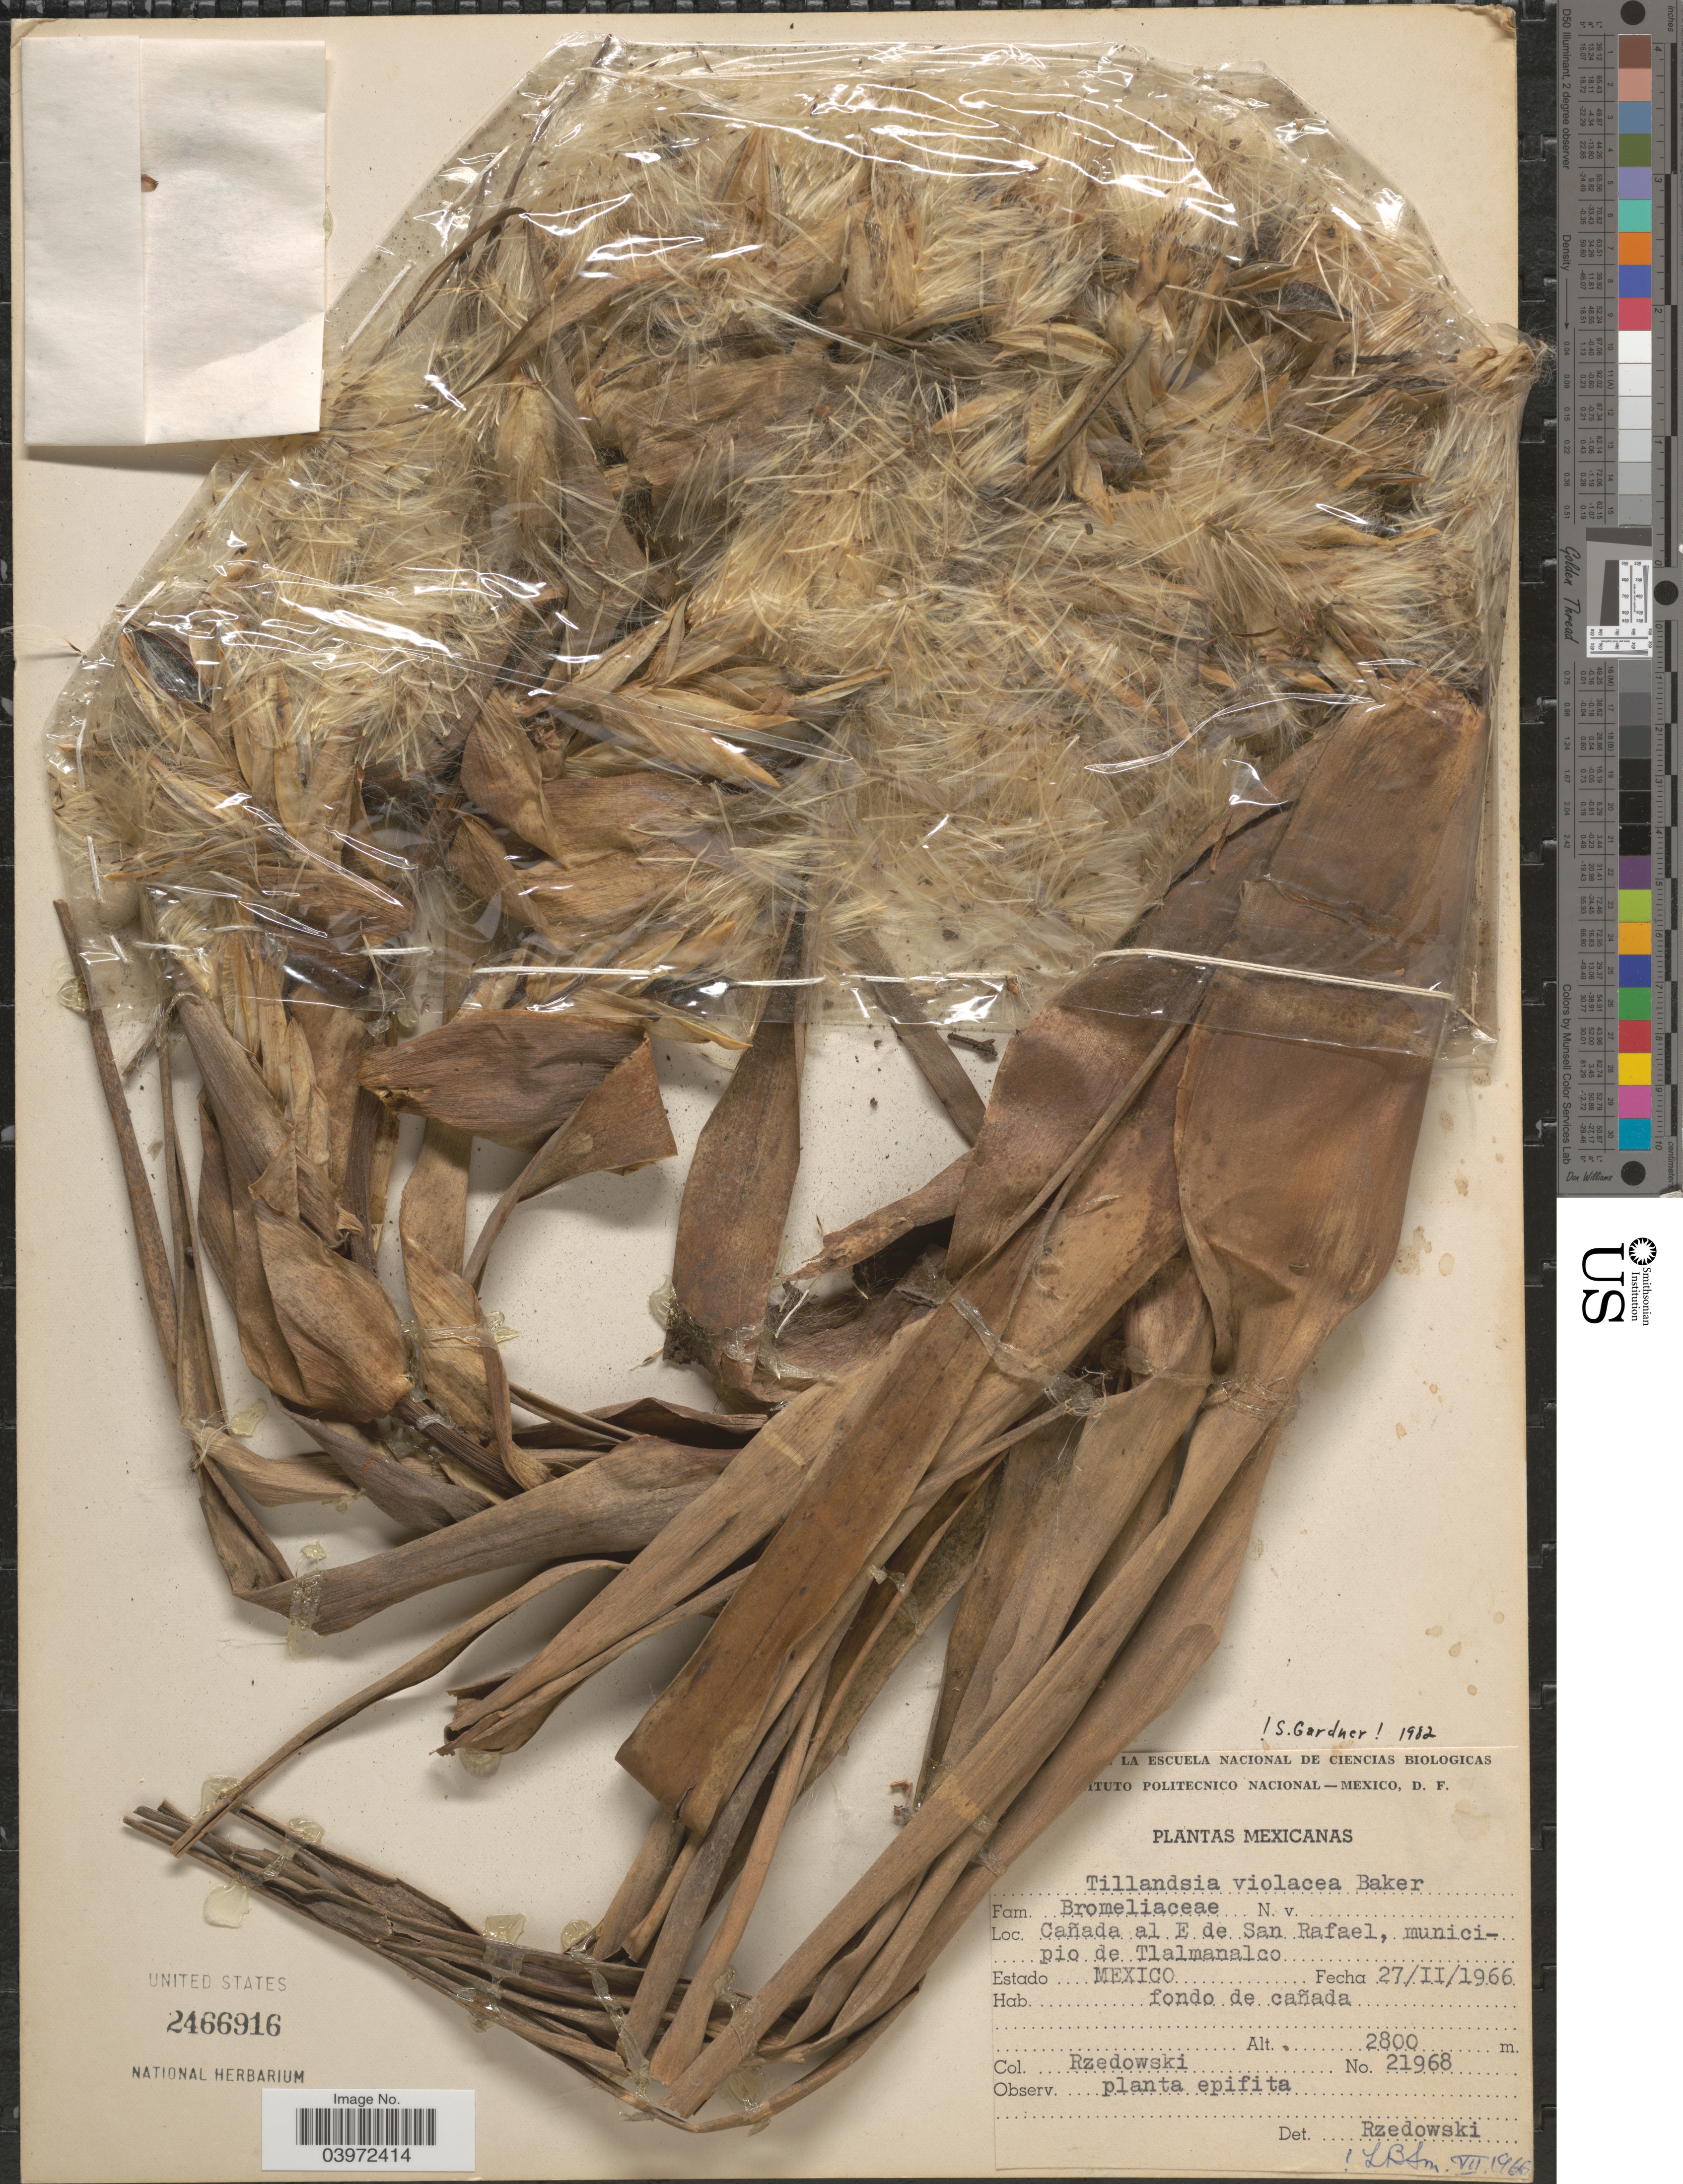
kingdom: Plantae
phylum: Tracheophyta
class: Liliopsida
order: Poales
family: Bromeliaceae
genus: Tillandsia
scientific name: Tillandsia violacea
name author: Klotzsch ex Beer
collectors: Rzedowski, --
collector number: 21968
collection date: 1966-02-27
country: Mexico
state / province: México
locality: Cañada al E de San Rafael, municipio de Tlalmanalco.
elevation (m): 2800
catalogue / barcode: US 2466916